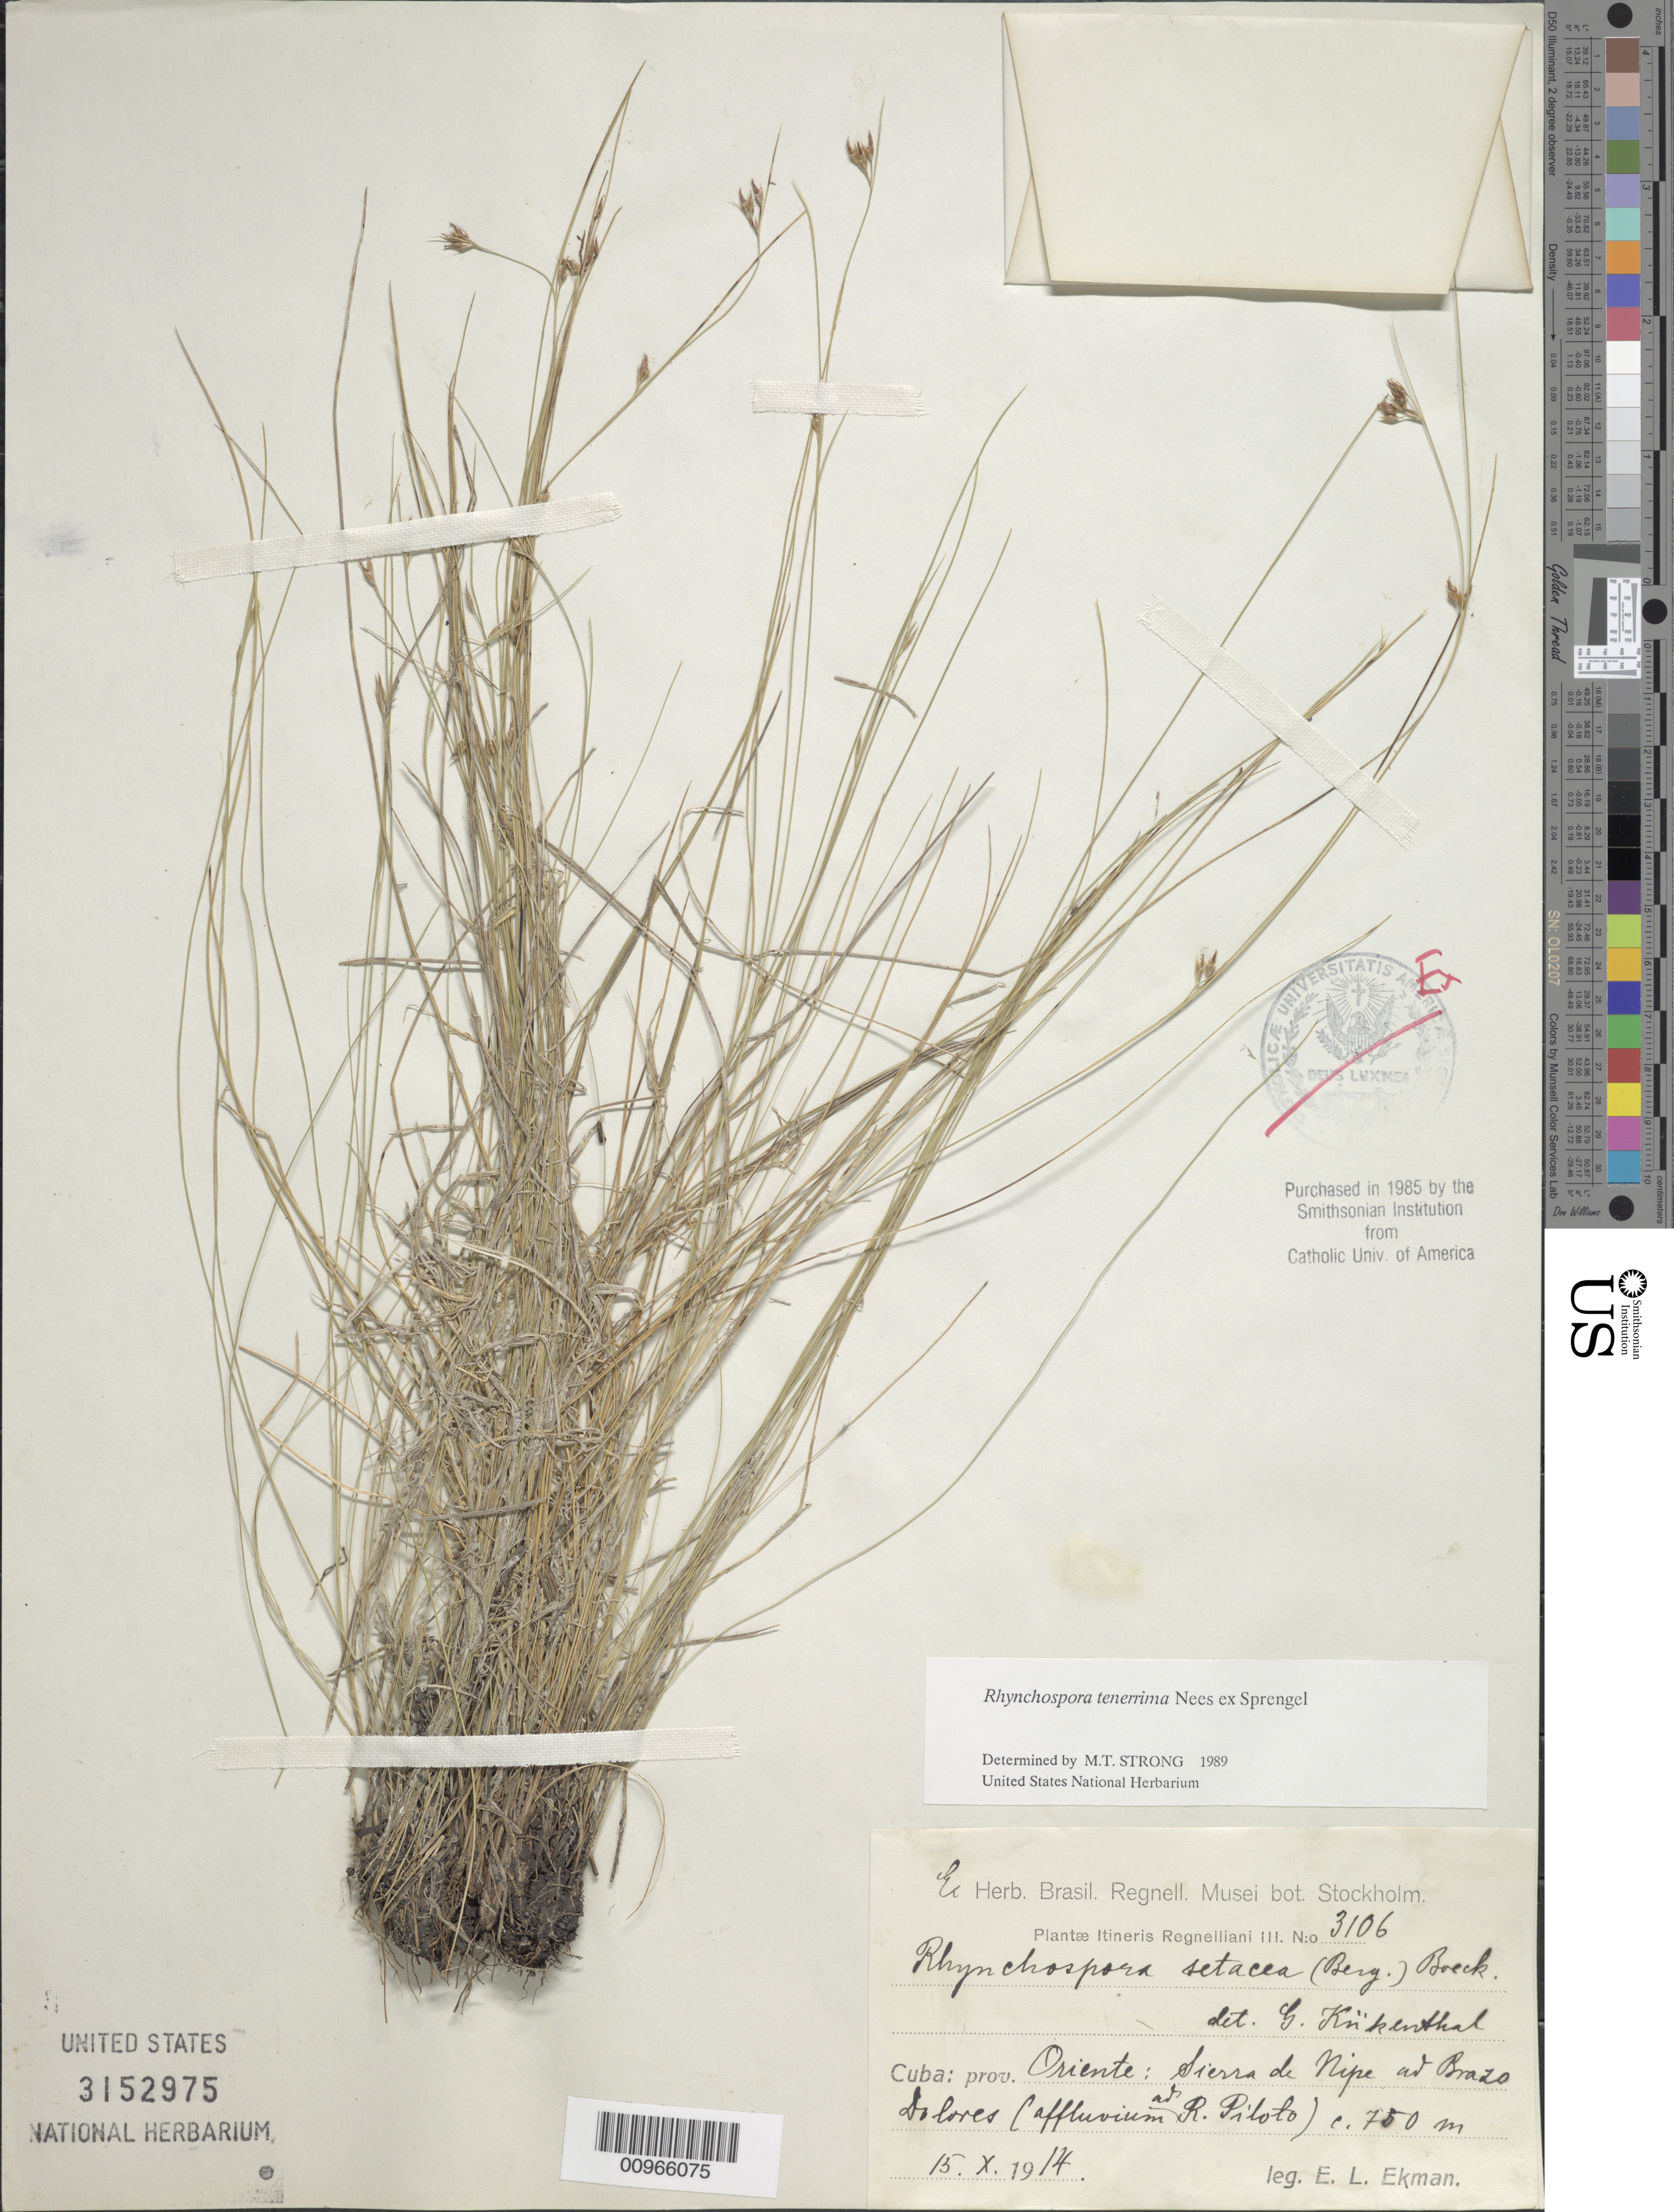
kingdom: Plantae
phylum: Tracheophyta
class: Liliopsida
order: Poales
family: Cyperaceae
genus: Rhynchospora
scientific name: Rhynchospora tenerrima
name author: Nees ex Spreng.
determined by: Strong, M. T., (US), Smithsonian Institution - National Museum of Natural History (UNITED STATES)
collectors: E. L. Ekman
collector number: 3106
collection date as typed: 15 Oct 1914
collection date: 1914-10-15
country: Cuba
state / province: Holguín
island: Cuba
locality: Sierra de Nipe, ad Brazo Dolores (affluvium ad R Pilota)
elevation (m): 750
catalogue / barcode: US 3152975